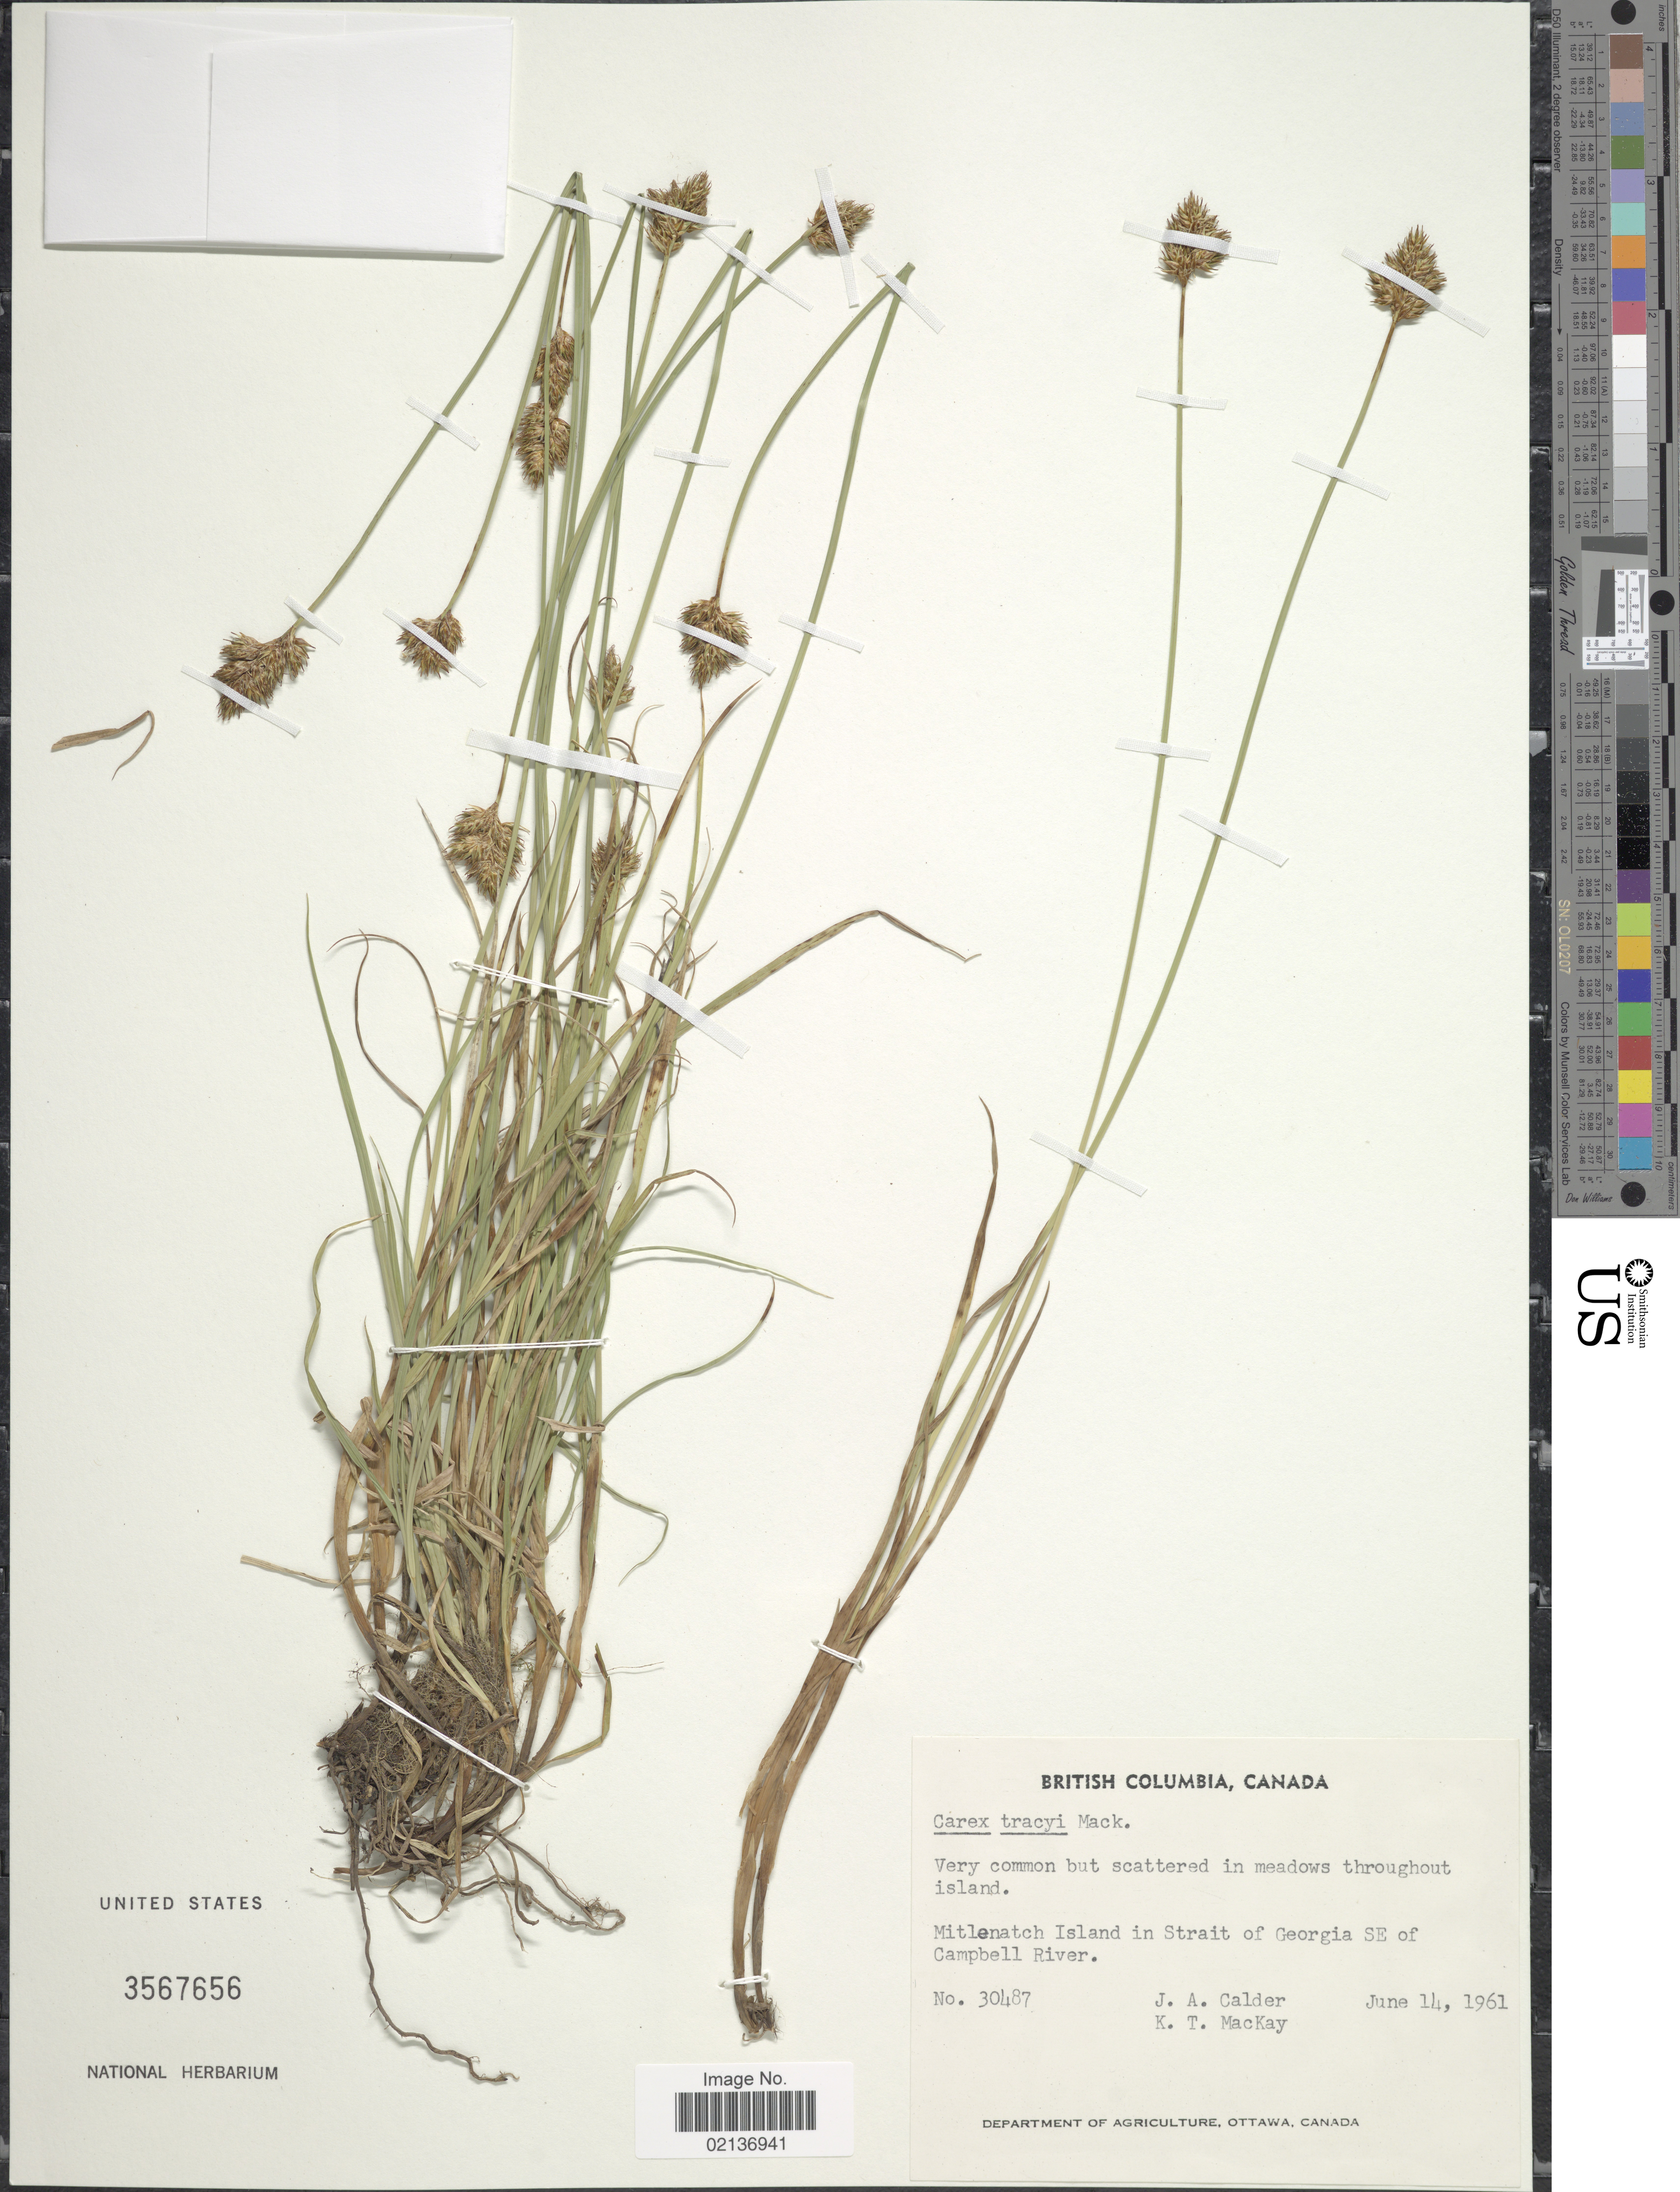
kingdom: Plantae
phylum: Tracheophyta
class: Liliopsida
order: Poales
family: Cyperaceae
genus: Carex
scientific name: Carex tracyi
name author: Mack.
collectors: J. A. Calder & K. T. Mackay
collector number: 30487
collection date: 1961-06-14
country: Canada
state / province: British Columbia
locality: Mitlenatch Island in Strait of Georgia SE of Campbell River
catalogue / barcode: US 3567656